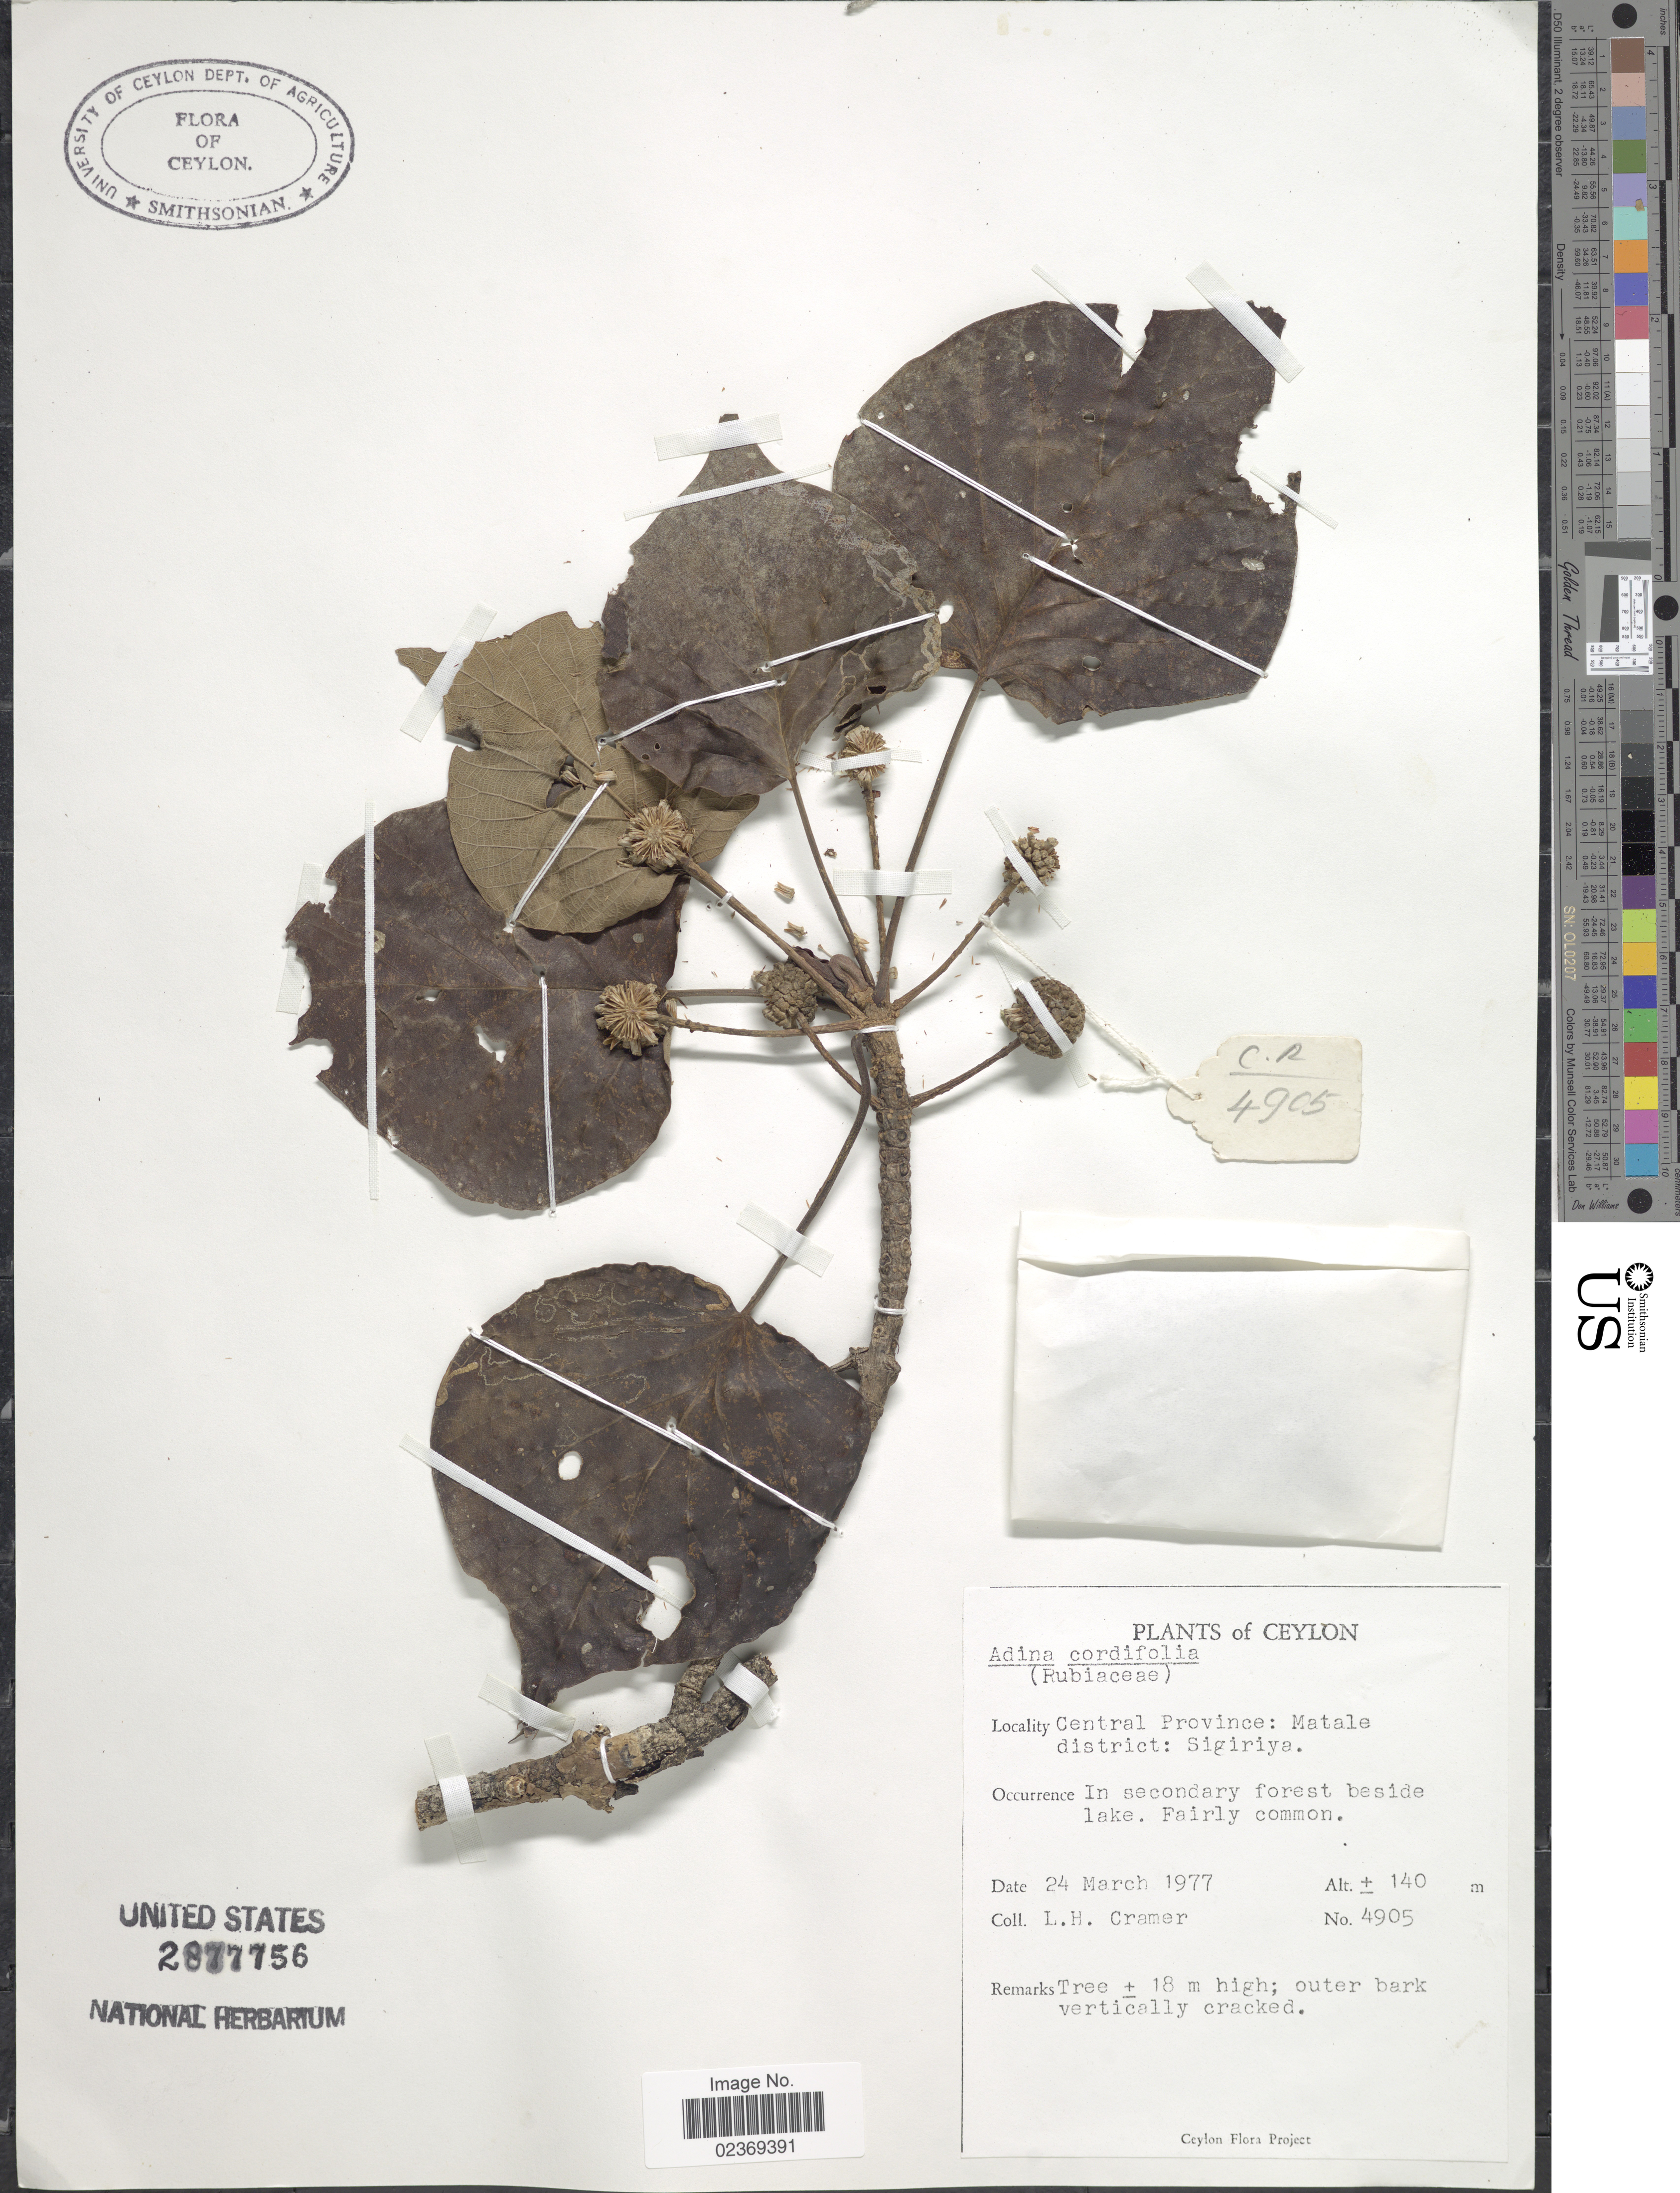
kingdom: Plantae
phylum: Tracheophyta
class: Magnoliopsida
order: Gentianales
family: Rubiaceae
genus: Adina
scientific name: Adina cordifolia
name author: (Roxb.) Hook. f. & Benth.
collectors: L. H. Cramer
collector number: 4905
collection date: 1977-03-24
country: Sri Lanka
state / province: Central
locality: Ceylon, Matale district: Sigiriya, beside lake.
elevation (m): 140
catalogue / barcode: US 2877756